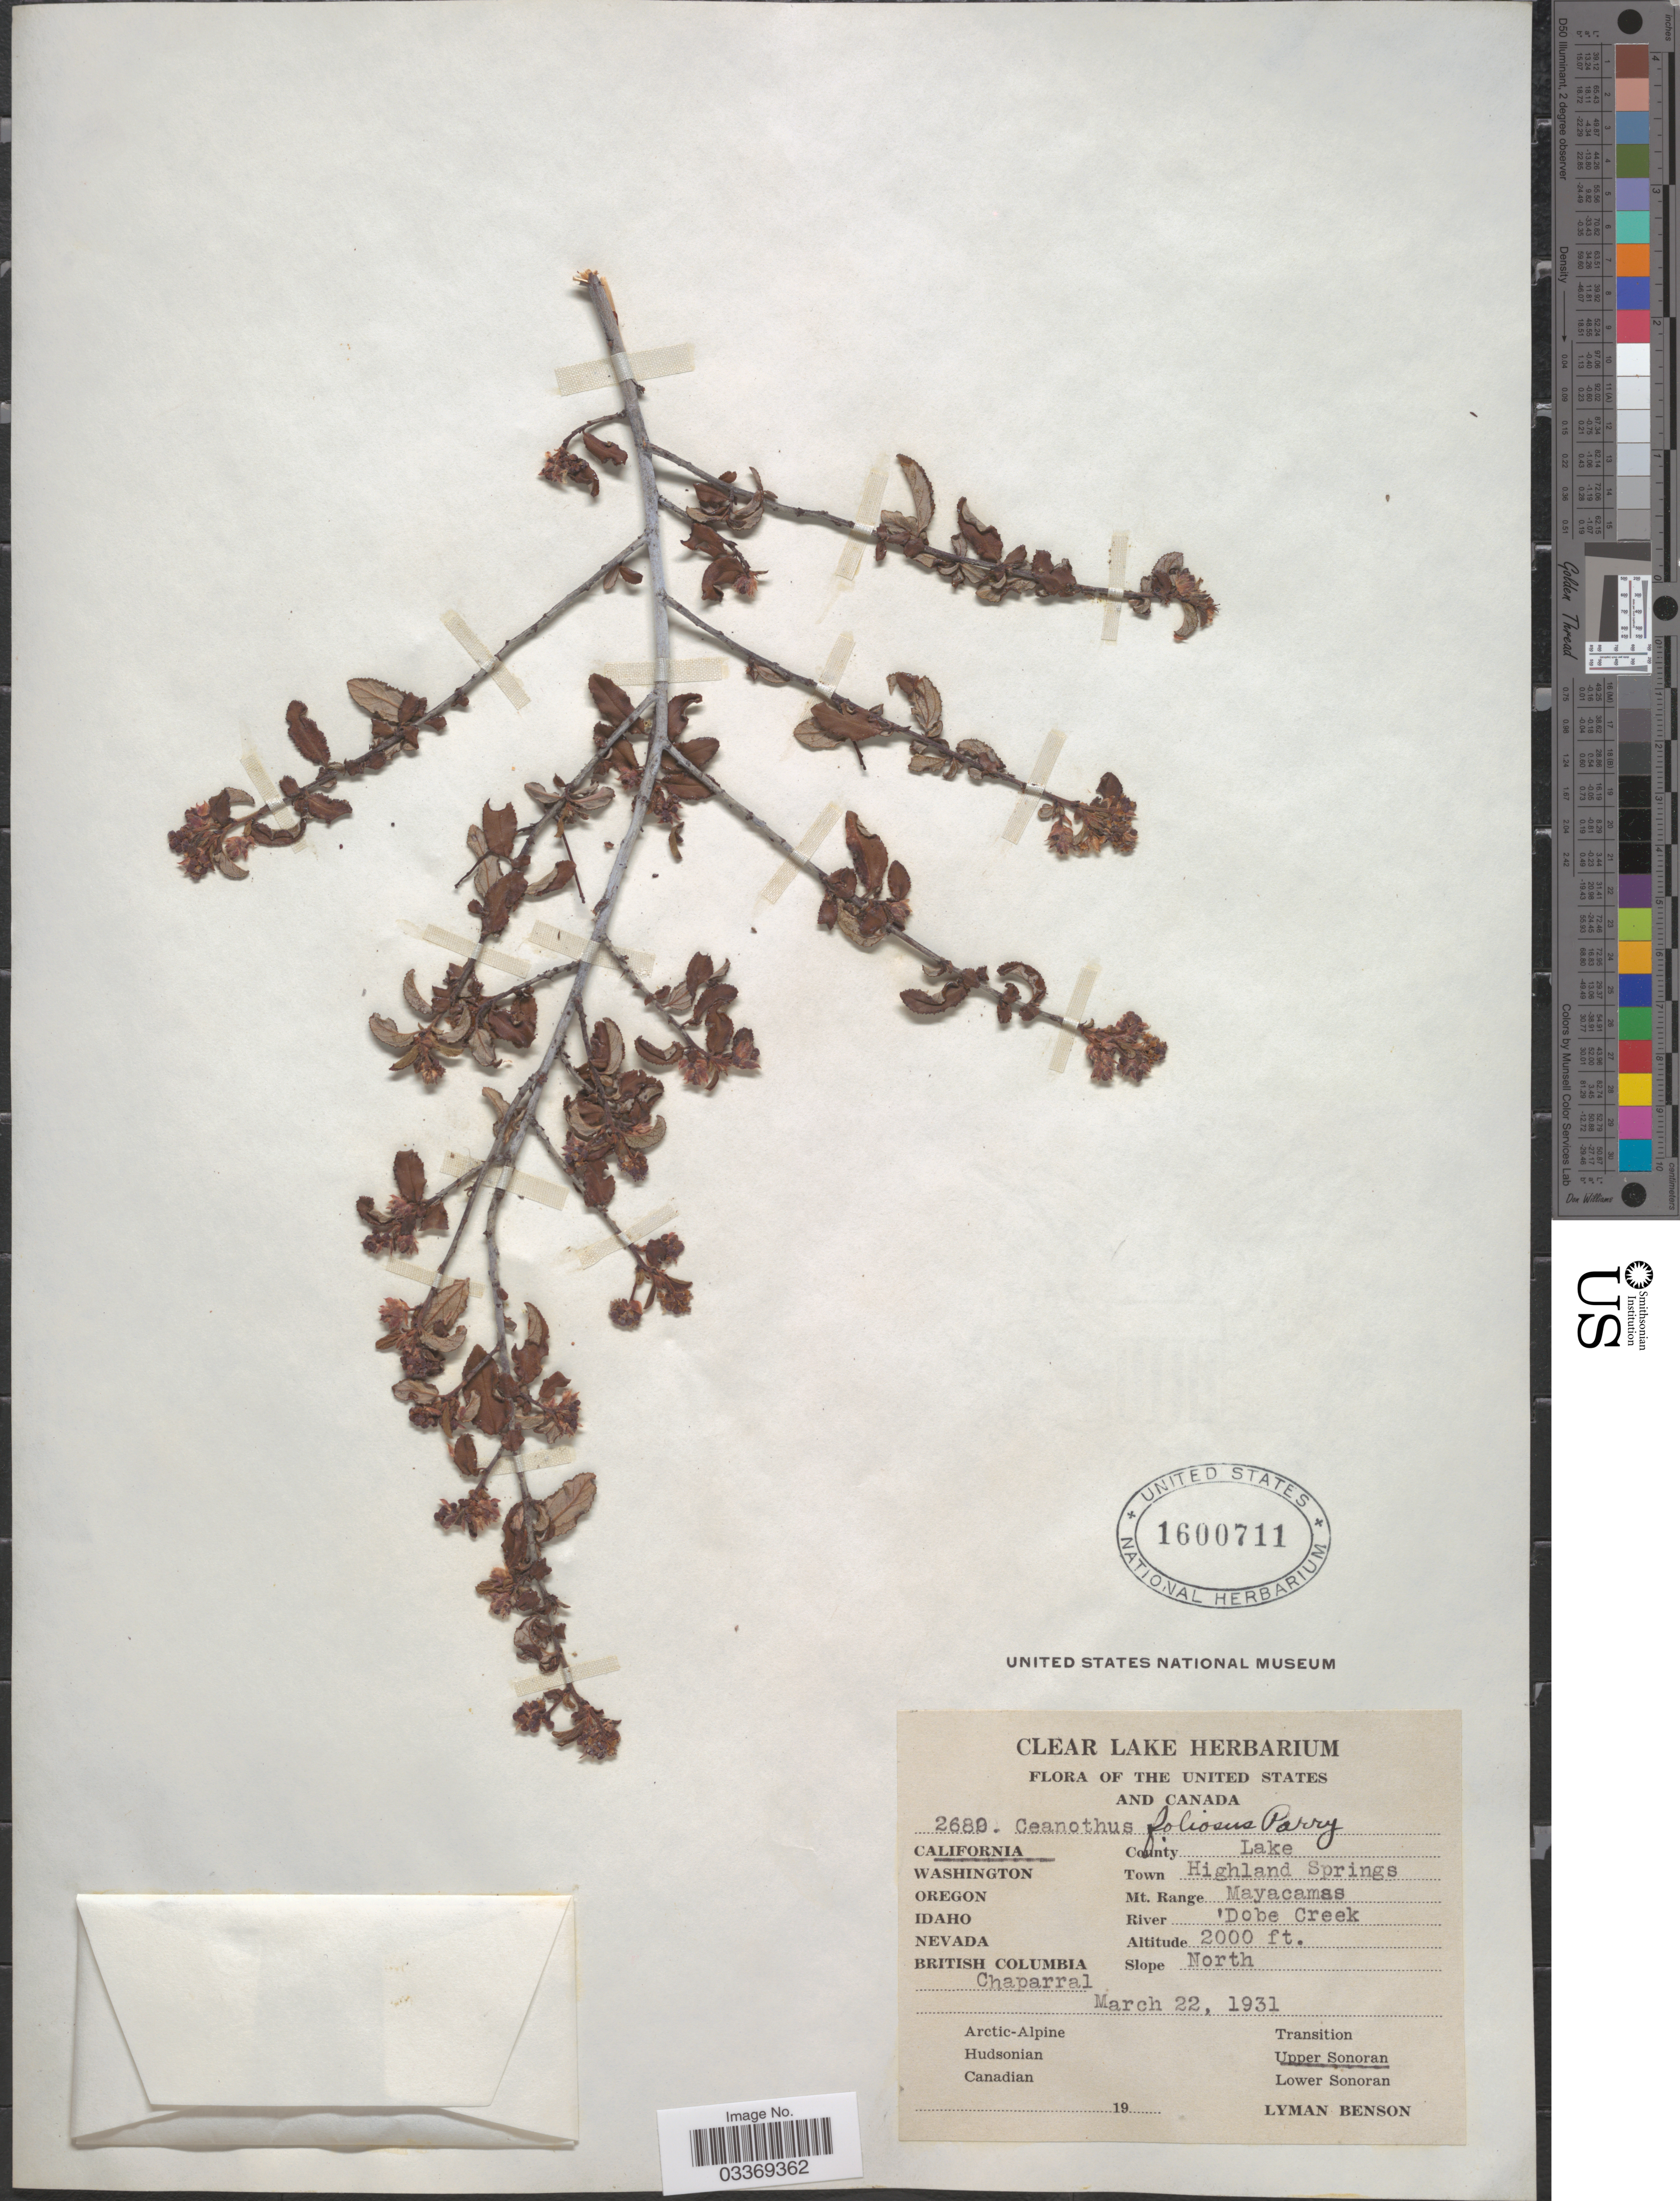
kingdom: Plantae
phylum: Tracheophyta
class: Magnoliopsida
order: Rosales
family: Rhamnaceae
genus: Ceanothus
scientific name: Ceanothus foliosus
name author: Parry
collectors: L. D. Benson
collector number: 2680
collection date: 1931-03-22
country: United States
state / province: California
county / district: Lake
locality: County Lake. Town Highland Springs. Mt. Range Mayacamas. River 'Dobe Creek. Slope North. Upper Sonoran.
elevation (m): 610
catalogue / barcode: US 1600711